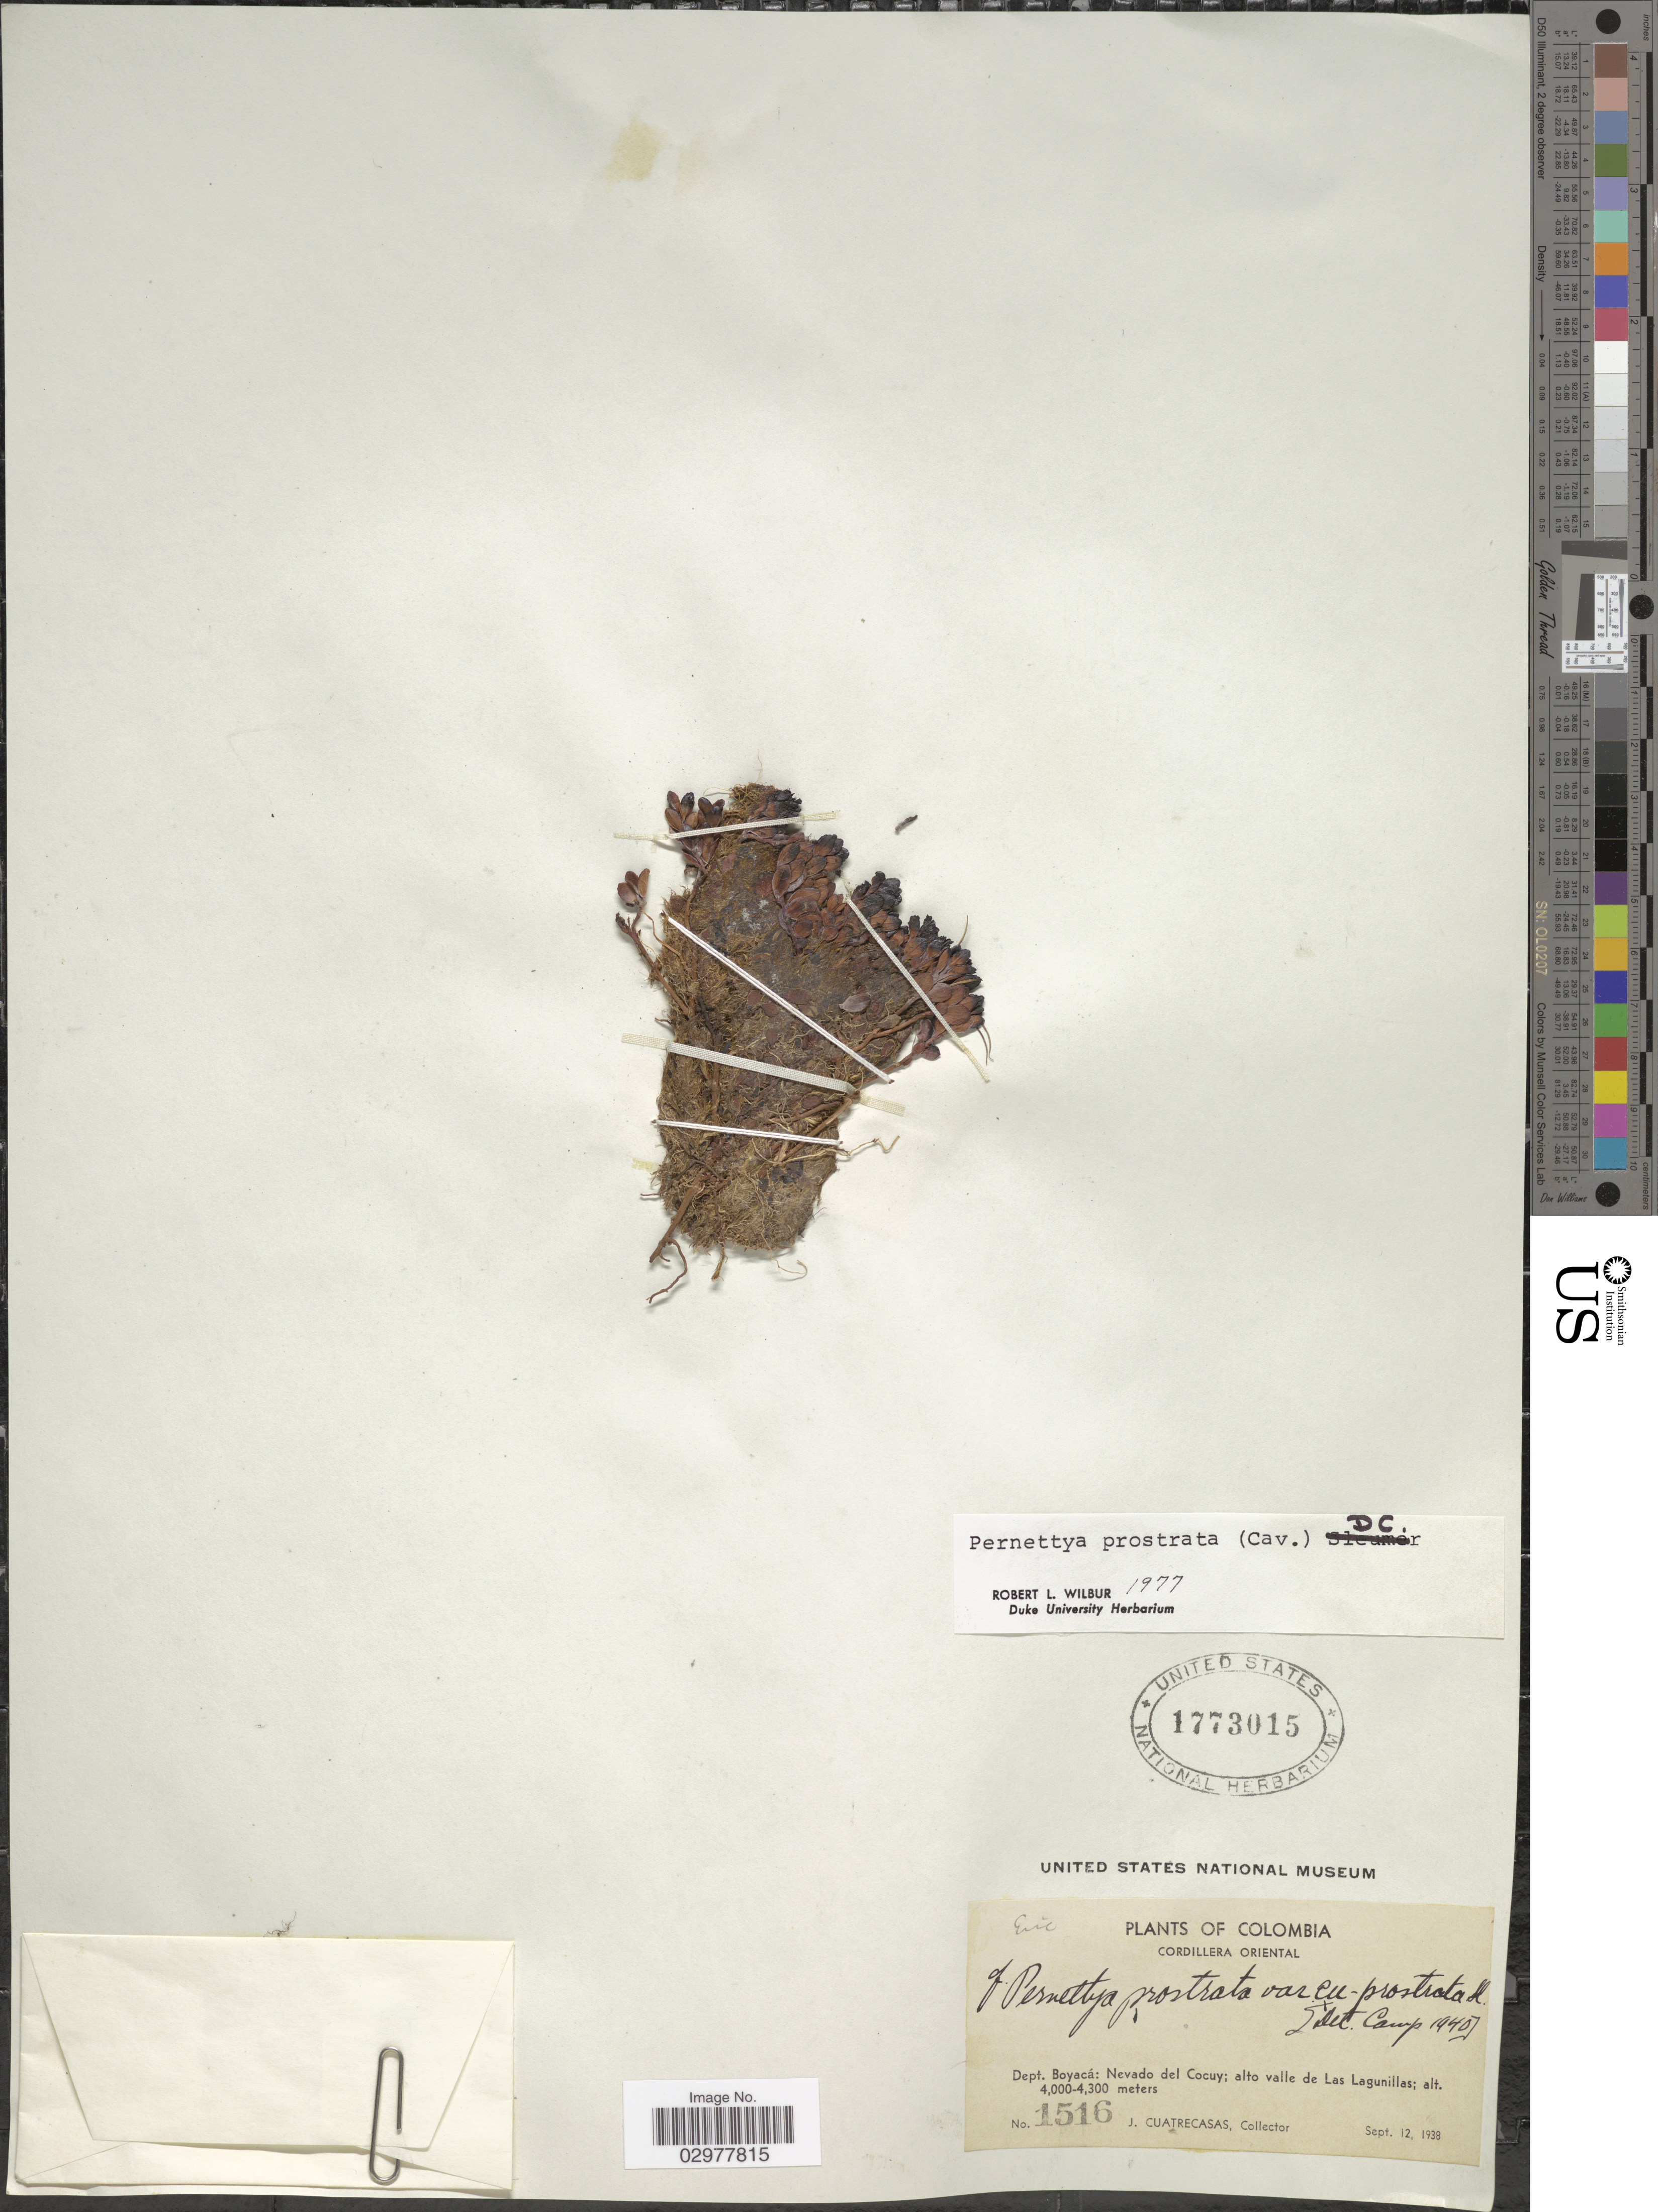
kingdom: Plantae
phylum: Tracheophyta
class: Magnoliopsida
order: Ericales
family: Ericaceae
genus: Pernettya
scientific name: Pernettya prostrata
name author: (Cav.) DC.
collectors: J. Cuatrecasas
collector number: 1516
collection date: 1938-09-12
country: Colombia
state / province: Boyacá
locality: Cordillera Oriental, Dept. Boyacá: Nevado del Cocuy; alto valle de Las Lagunillas.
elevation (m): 4000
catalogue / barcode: US 1773015